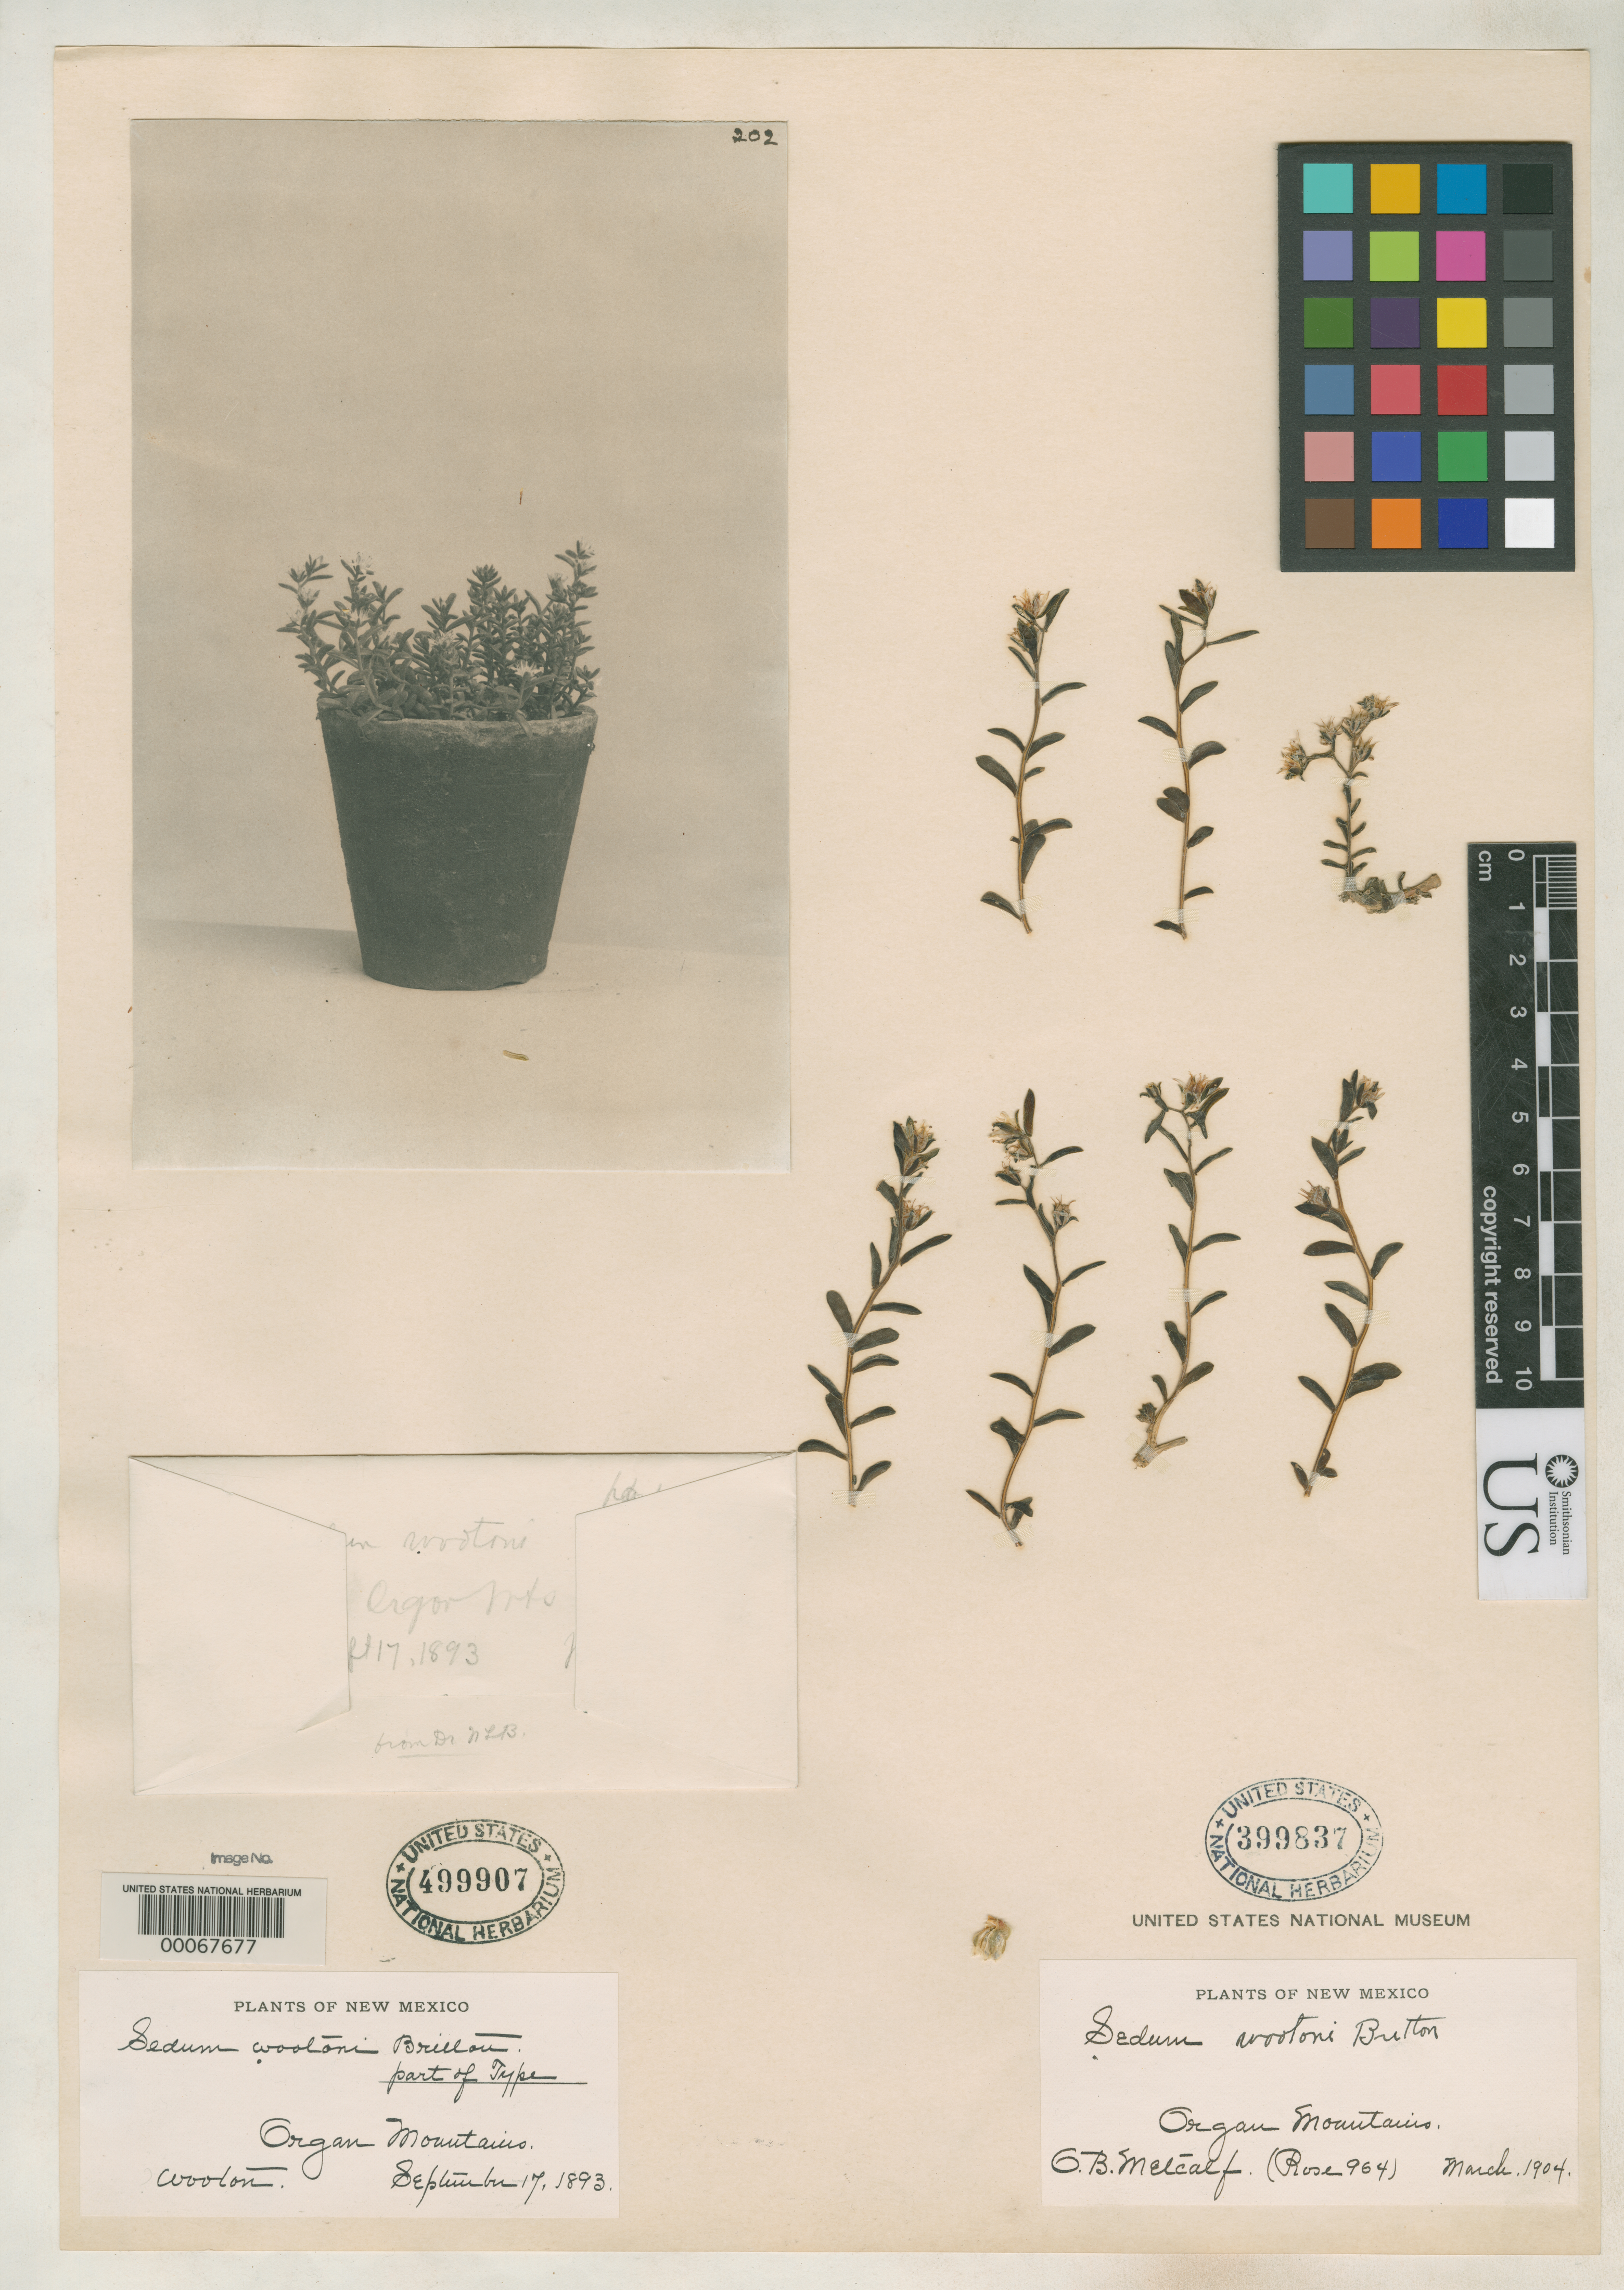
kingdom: Plantae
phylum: Tracheophyta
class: Magnoliopsida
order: Saxifragales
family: Crassulaceae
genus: Sedum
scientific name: Sedum wootonii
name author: Britton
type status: Isotype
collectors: E. O. Wooton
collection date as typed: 17 Sep 1895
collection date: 1895-09-17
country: United States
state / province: New Mexico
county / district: Dona Ana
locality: Organ Mts.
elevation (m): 2000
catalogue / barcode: US 499907